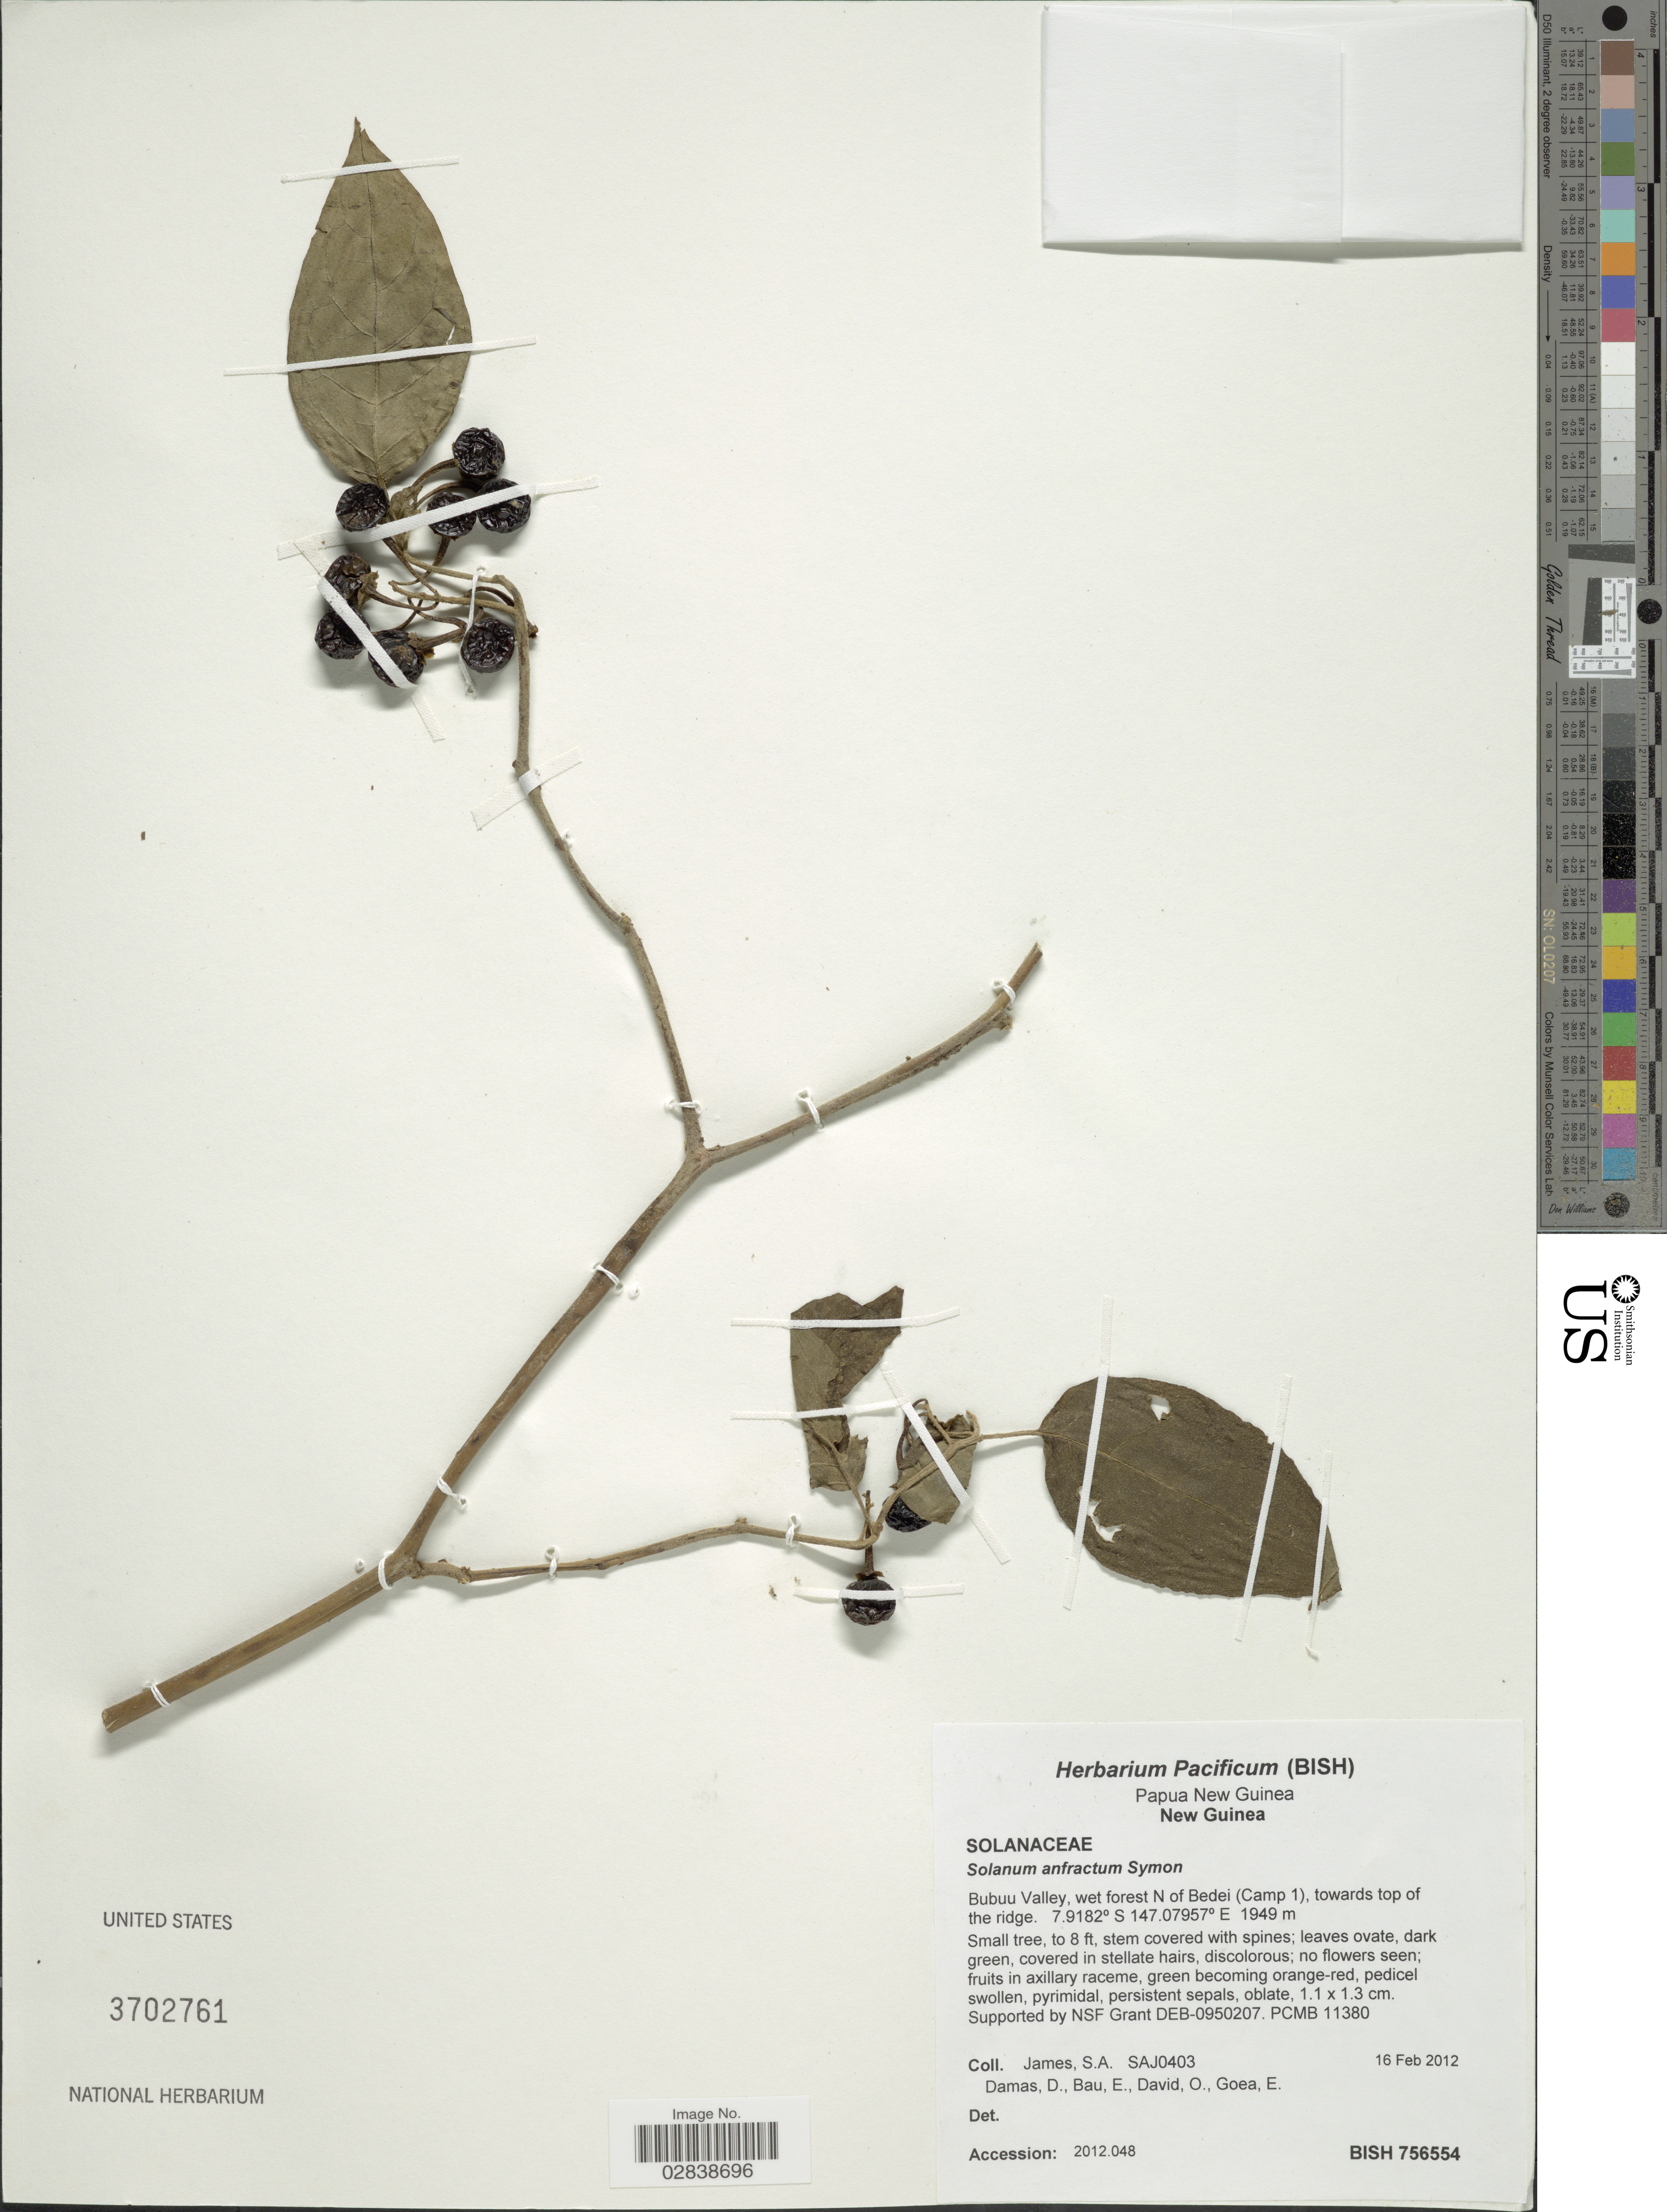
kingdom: Plantae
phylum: Tracheophyta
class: Magnoliopsida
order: Solanales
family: Solanaceae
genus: Solanum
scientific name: Solanum anfractum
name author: Symon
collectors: S. James, D. Damas, E. Bau, O. David & E. Goea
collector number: SAJ0403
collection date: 2012-02-16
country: Papua New Guinea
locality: New Guinea. Bubuu Valley, wet forest N of Bedei (Camp 1), towards top of the ridge.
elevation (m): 1949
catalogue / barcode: US 3702761